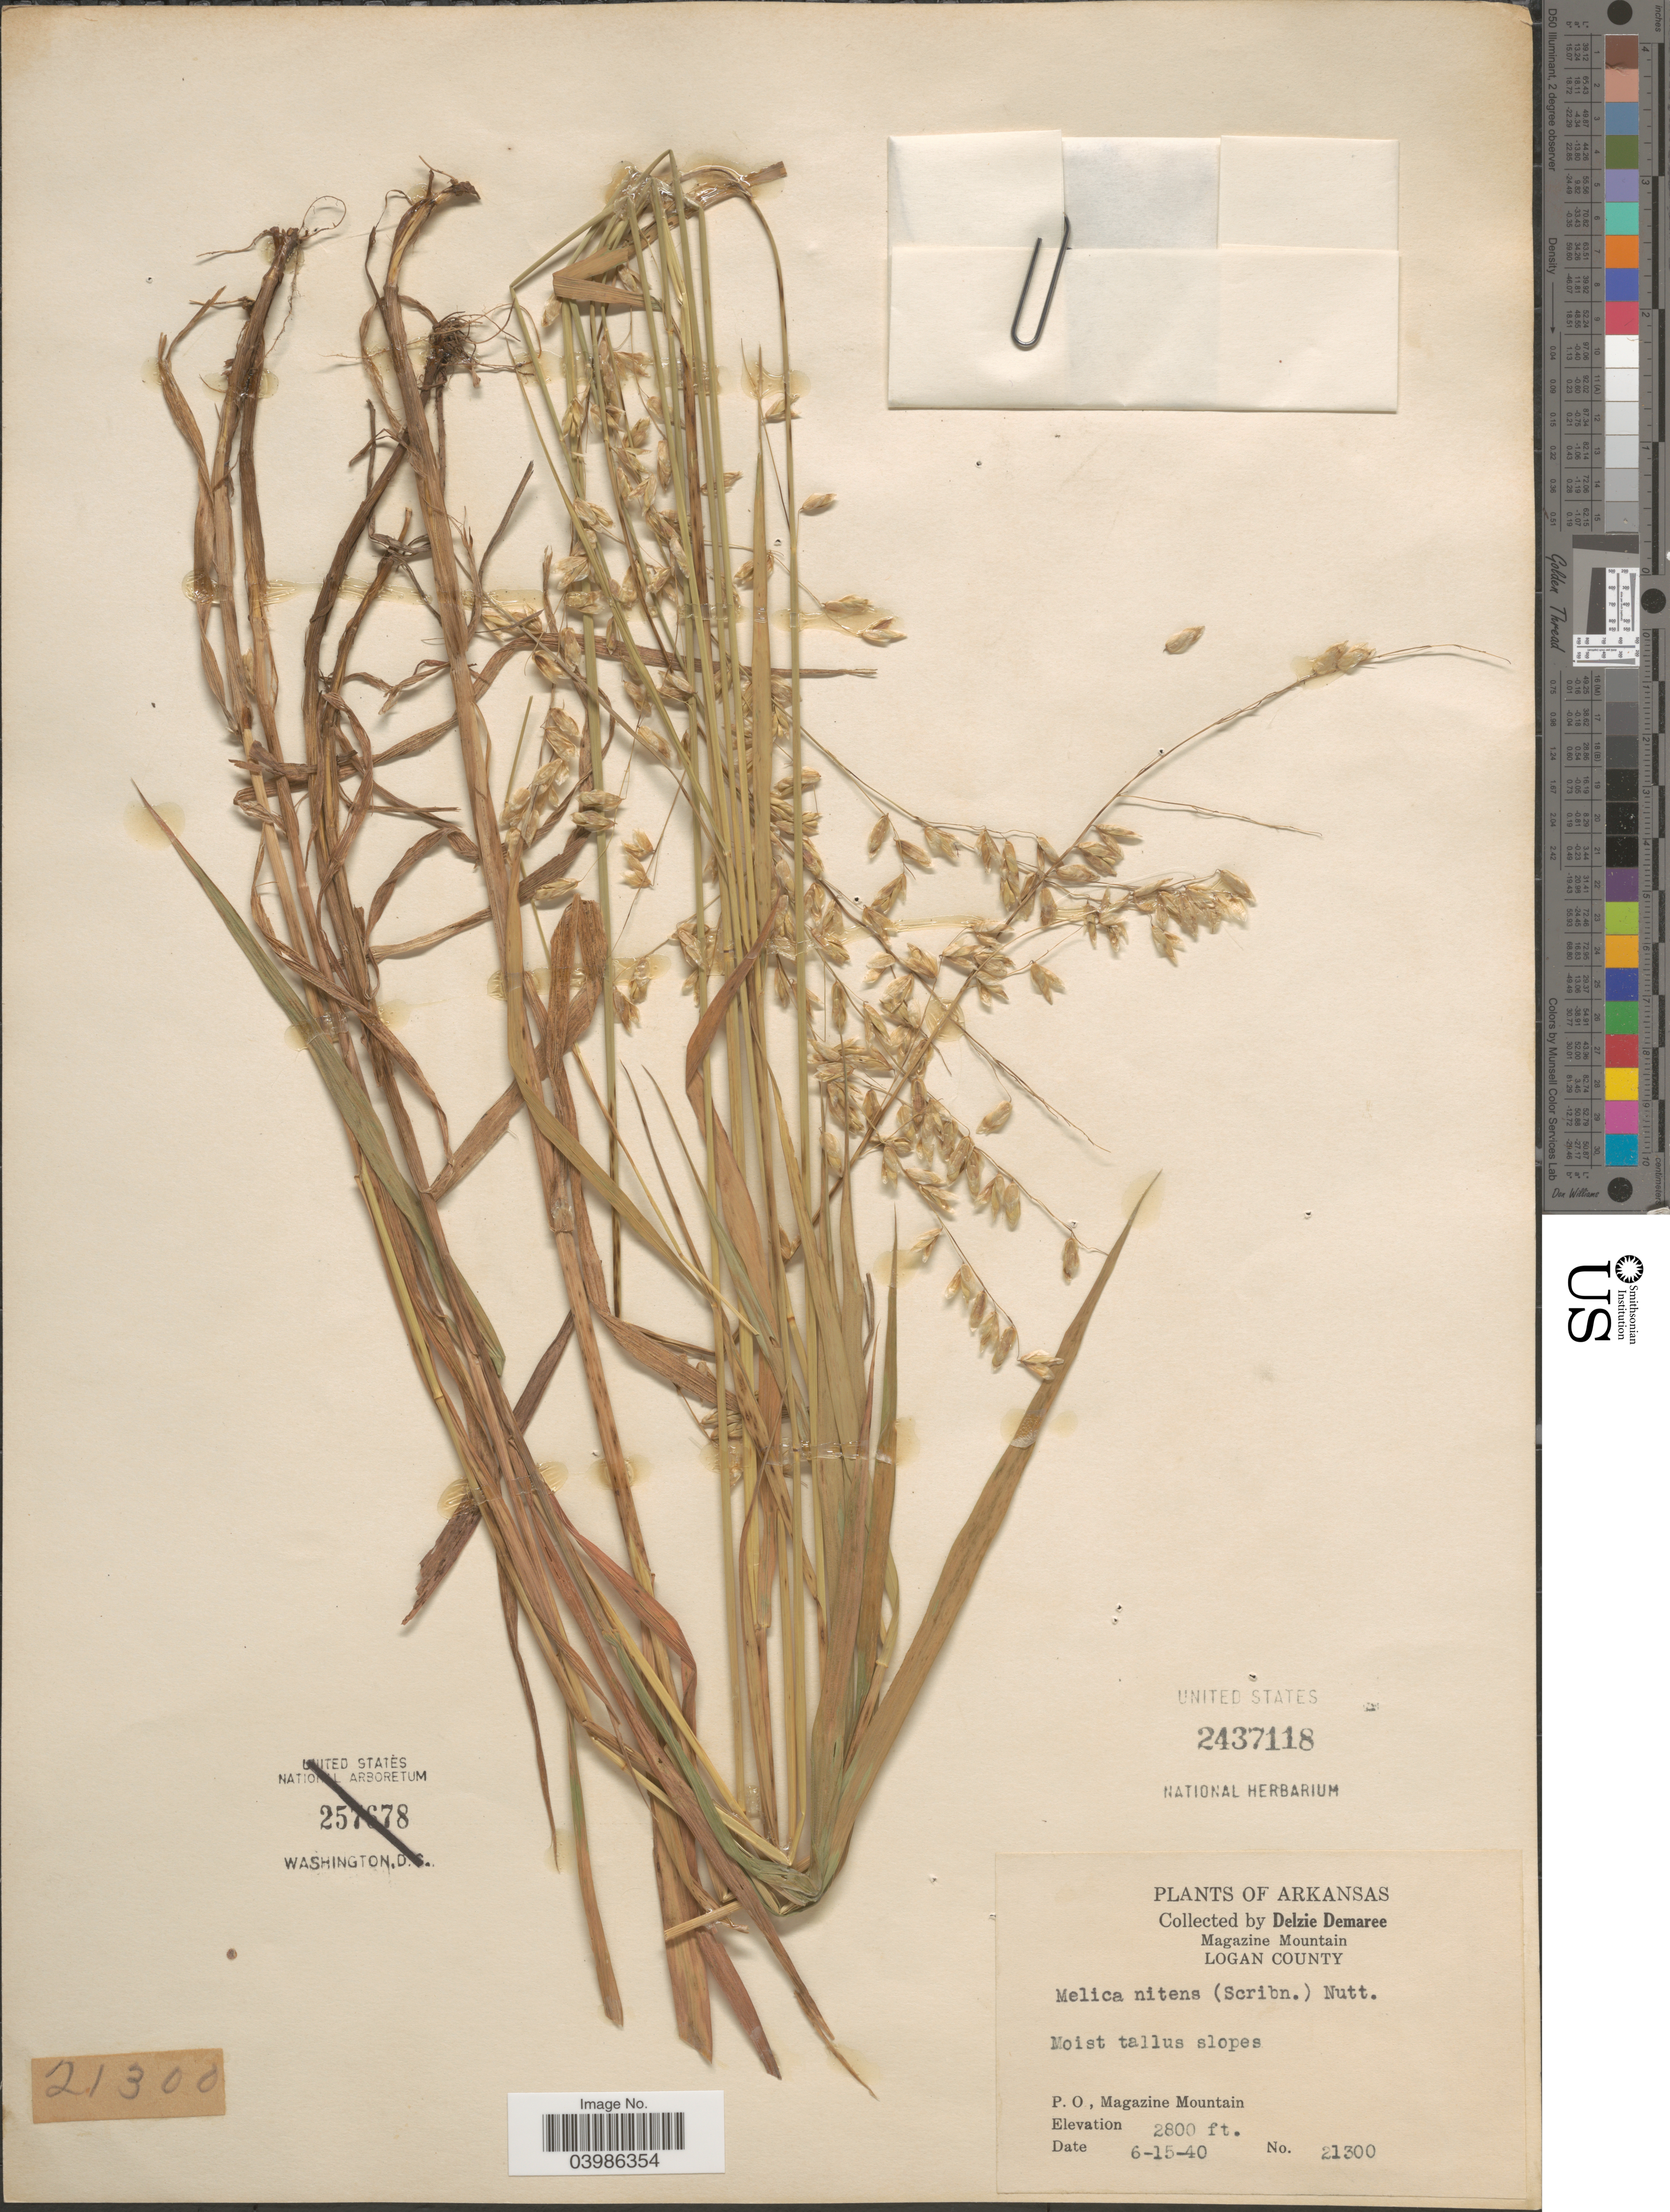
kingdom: Plantae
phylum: Tracheophyta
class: Liliopsida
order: Poales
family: Poaceae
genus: Melica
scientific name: Melica nitens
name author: (Scribn.) Nutt. ex Piper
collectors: D. Demaree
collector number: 21300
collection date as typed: Transcribed d/m/y: 15/6/40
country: United States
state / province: Arkansas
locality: Magazine Mountain. Logan County. P. O, Magazine Mountain.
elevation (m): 853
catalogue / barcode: US 2437118